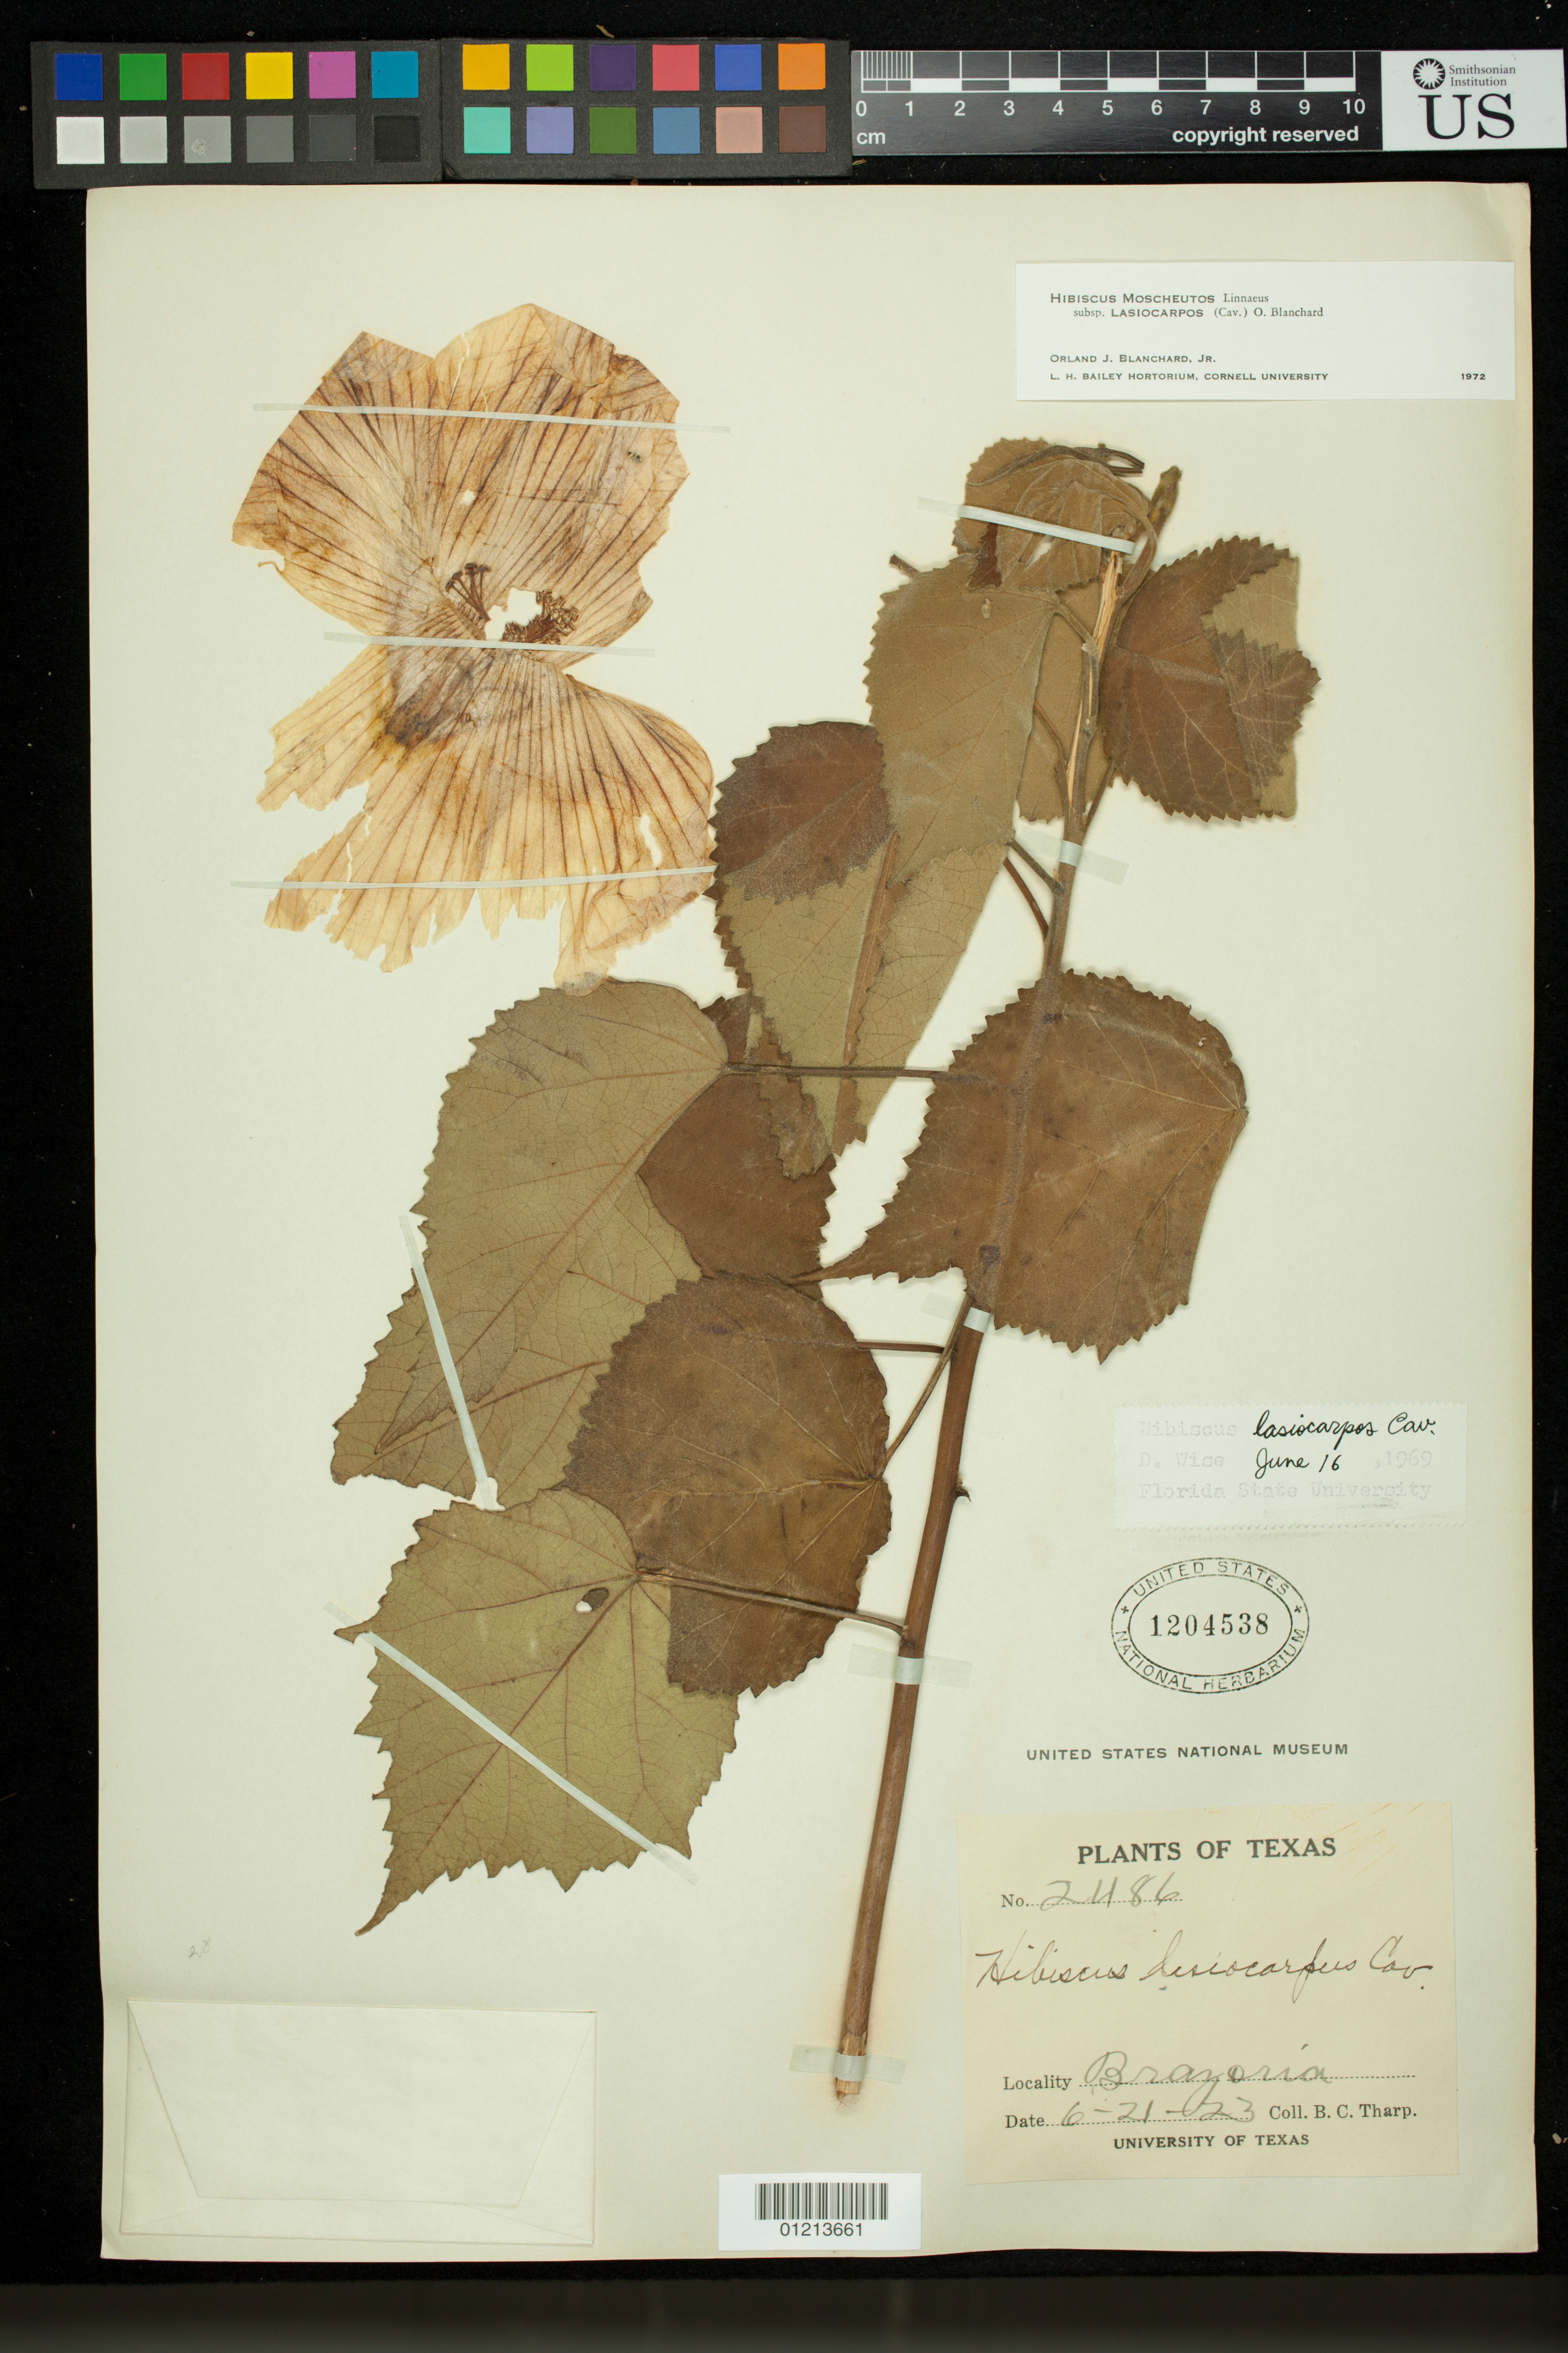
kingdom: Plantae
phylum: Tracheophyta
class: Magnoliopsida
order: Malvales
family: Malvaceae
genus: Hibiscus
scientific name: Hibiscus moscheutos subsp. lasiocarpos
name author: (Cav.) O.J. Blanch.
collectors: B. C. Tharp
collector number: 2486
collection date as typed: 21 Jun 1923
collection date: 1923-06-21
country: United States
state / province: Texas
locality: Brazoria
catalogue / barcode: US 1204538